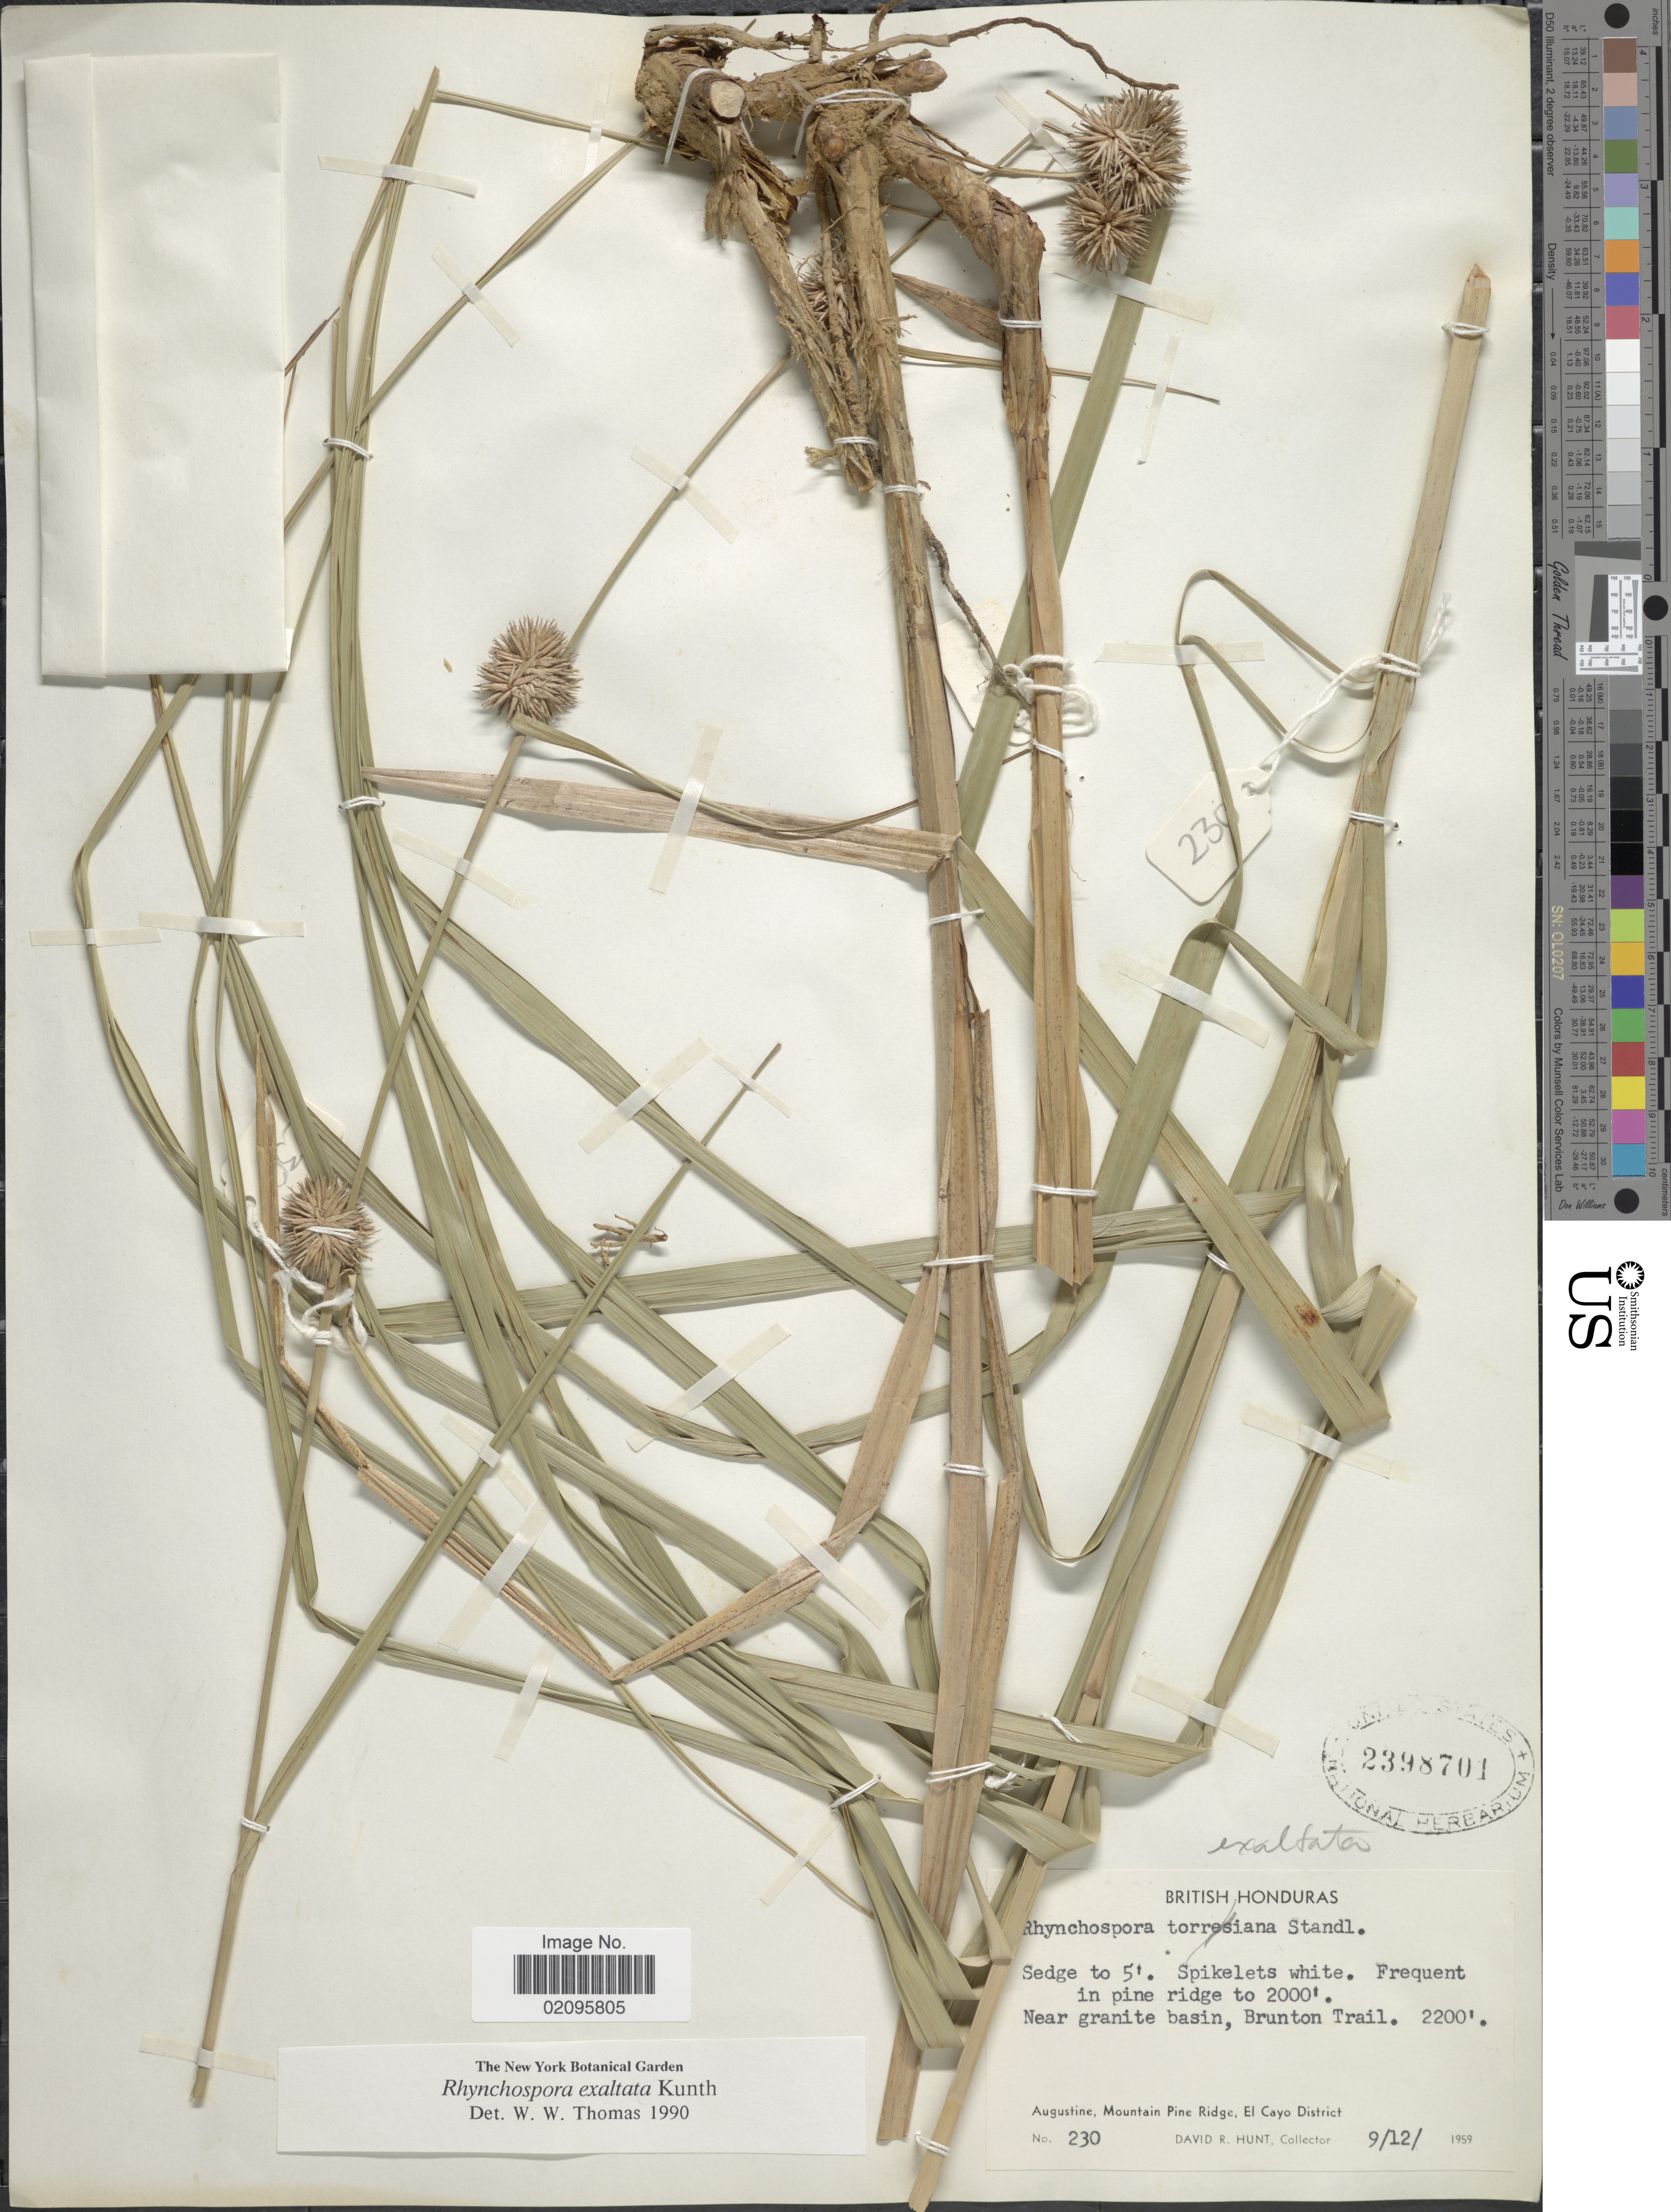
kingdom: Plantae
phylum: Tracheophyta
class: Liliopsida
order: Poales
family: Cyperaceae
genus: Rhynchospora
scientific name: Rhynchospora exaltata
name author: Kunth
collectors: D. R. Hunt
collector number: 230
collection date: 1959-12-09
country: Belize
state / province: Cayo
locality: Frequent in pine ridge, Near granite basin, Brunton Trail, Augustine, Mountain Pine Ridge, El Cayo District.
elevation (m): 610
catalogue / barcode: US 2398701